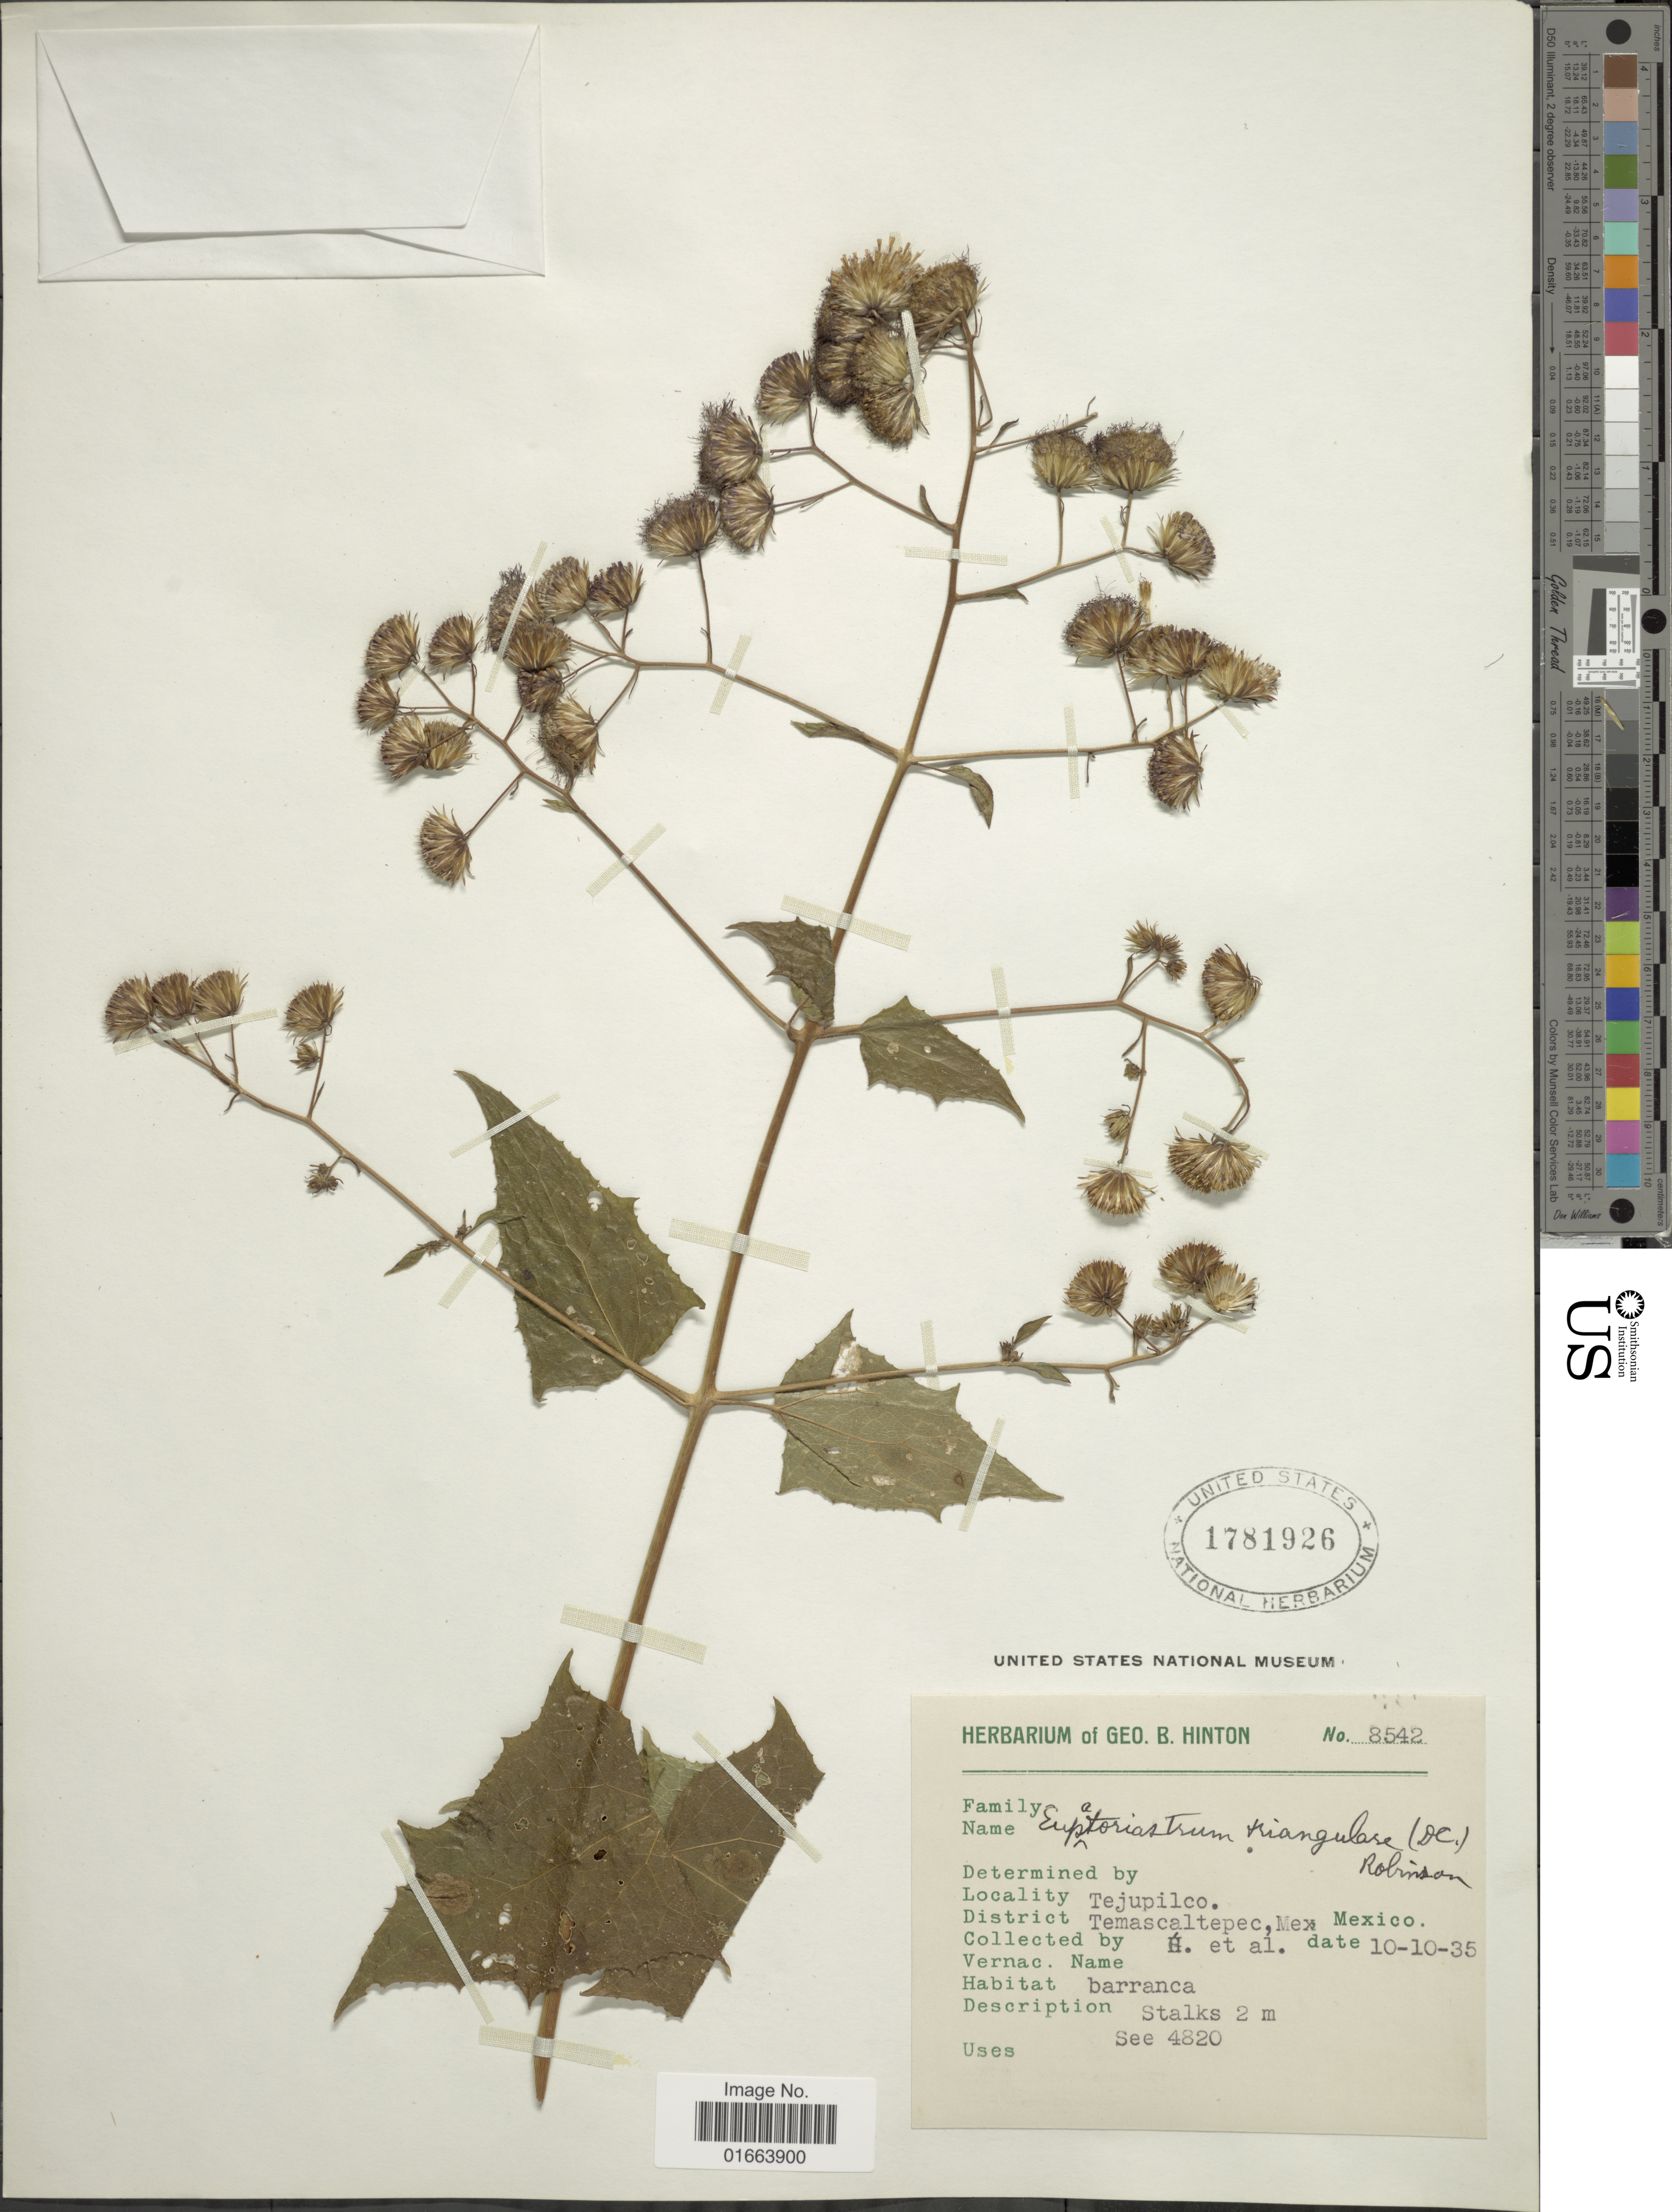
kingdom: Plantae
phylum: Tracheophyta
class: Magnoliopsida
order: Asterales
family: Asteraceae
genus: Eupatoriastrum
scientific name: Eupatoriastrum triangulare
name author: (DC.) B.L. Rob.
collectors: G. B. Hinton & et al.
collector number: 8542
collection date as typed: Transcribed d/m/y: 10/10/35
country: Mexico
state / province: México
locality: Tejupilco. District Temascaltepec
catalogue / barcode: US 1781926